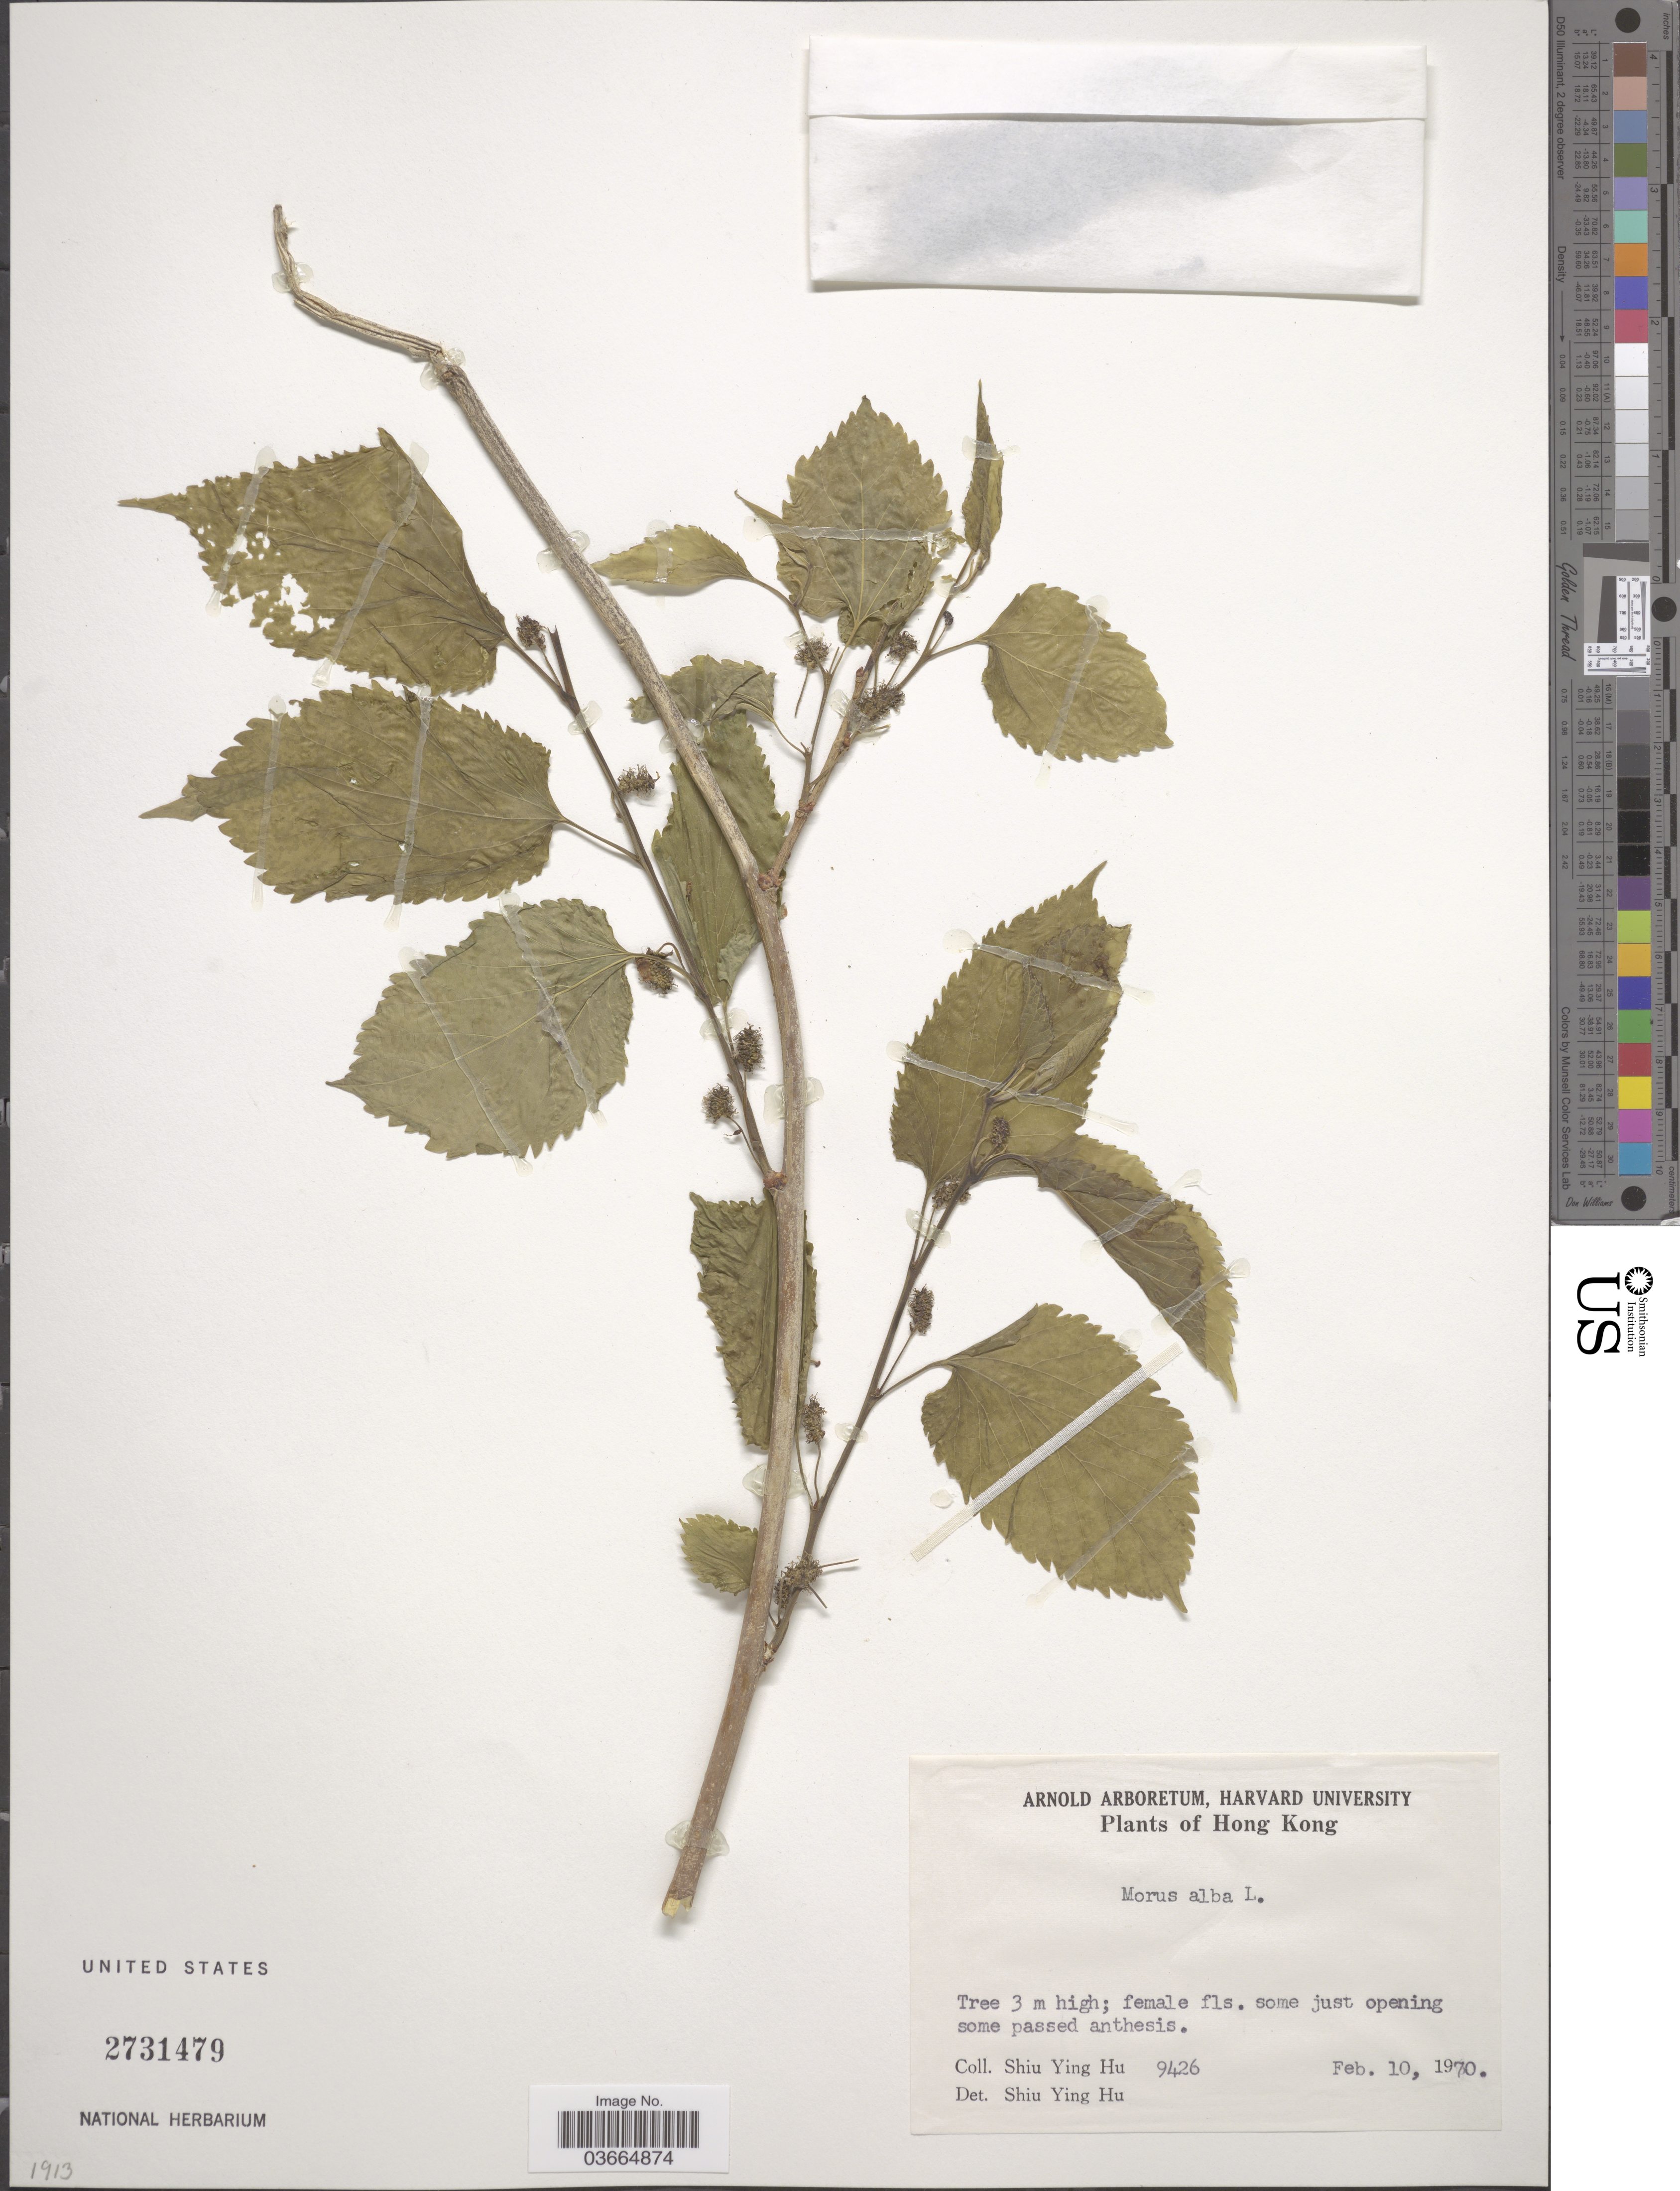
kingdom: Plantae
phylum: Tracheophyta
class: Magnoliopsida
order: Rosales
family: Moraceae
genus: Morus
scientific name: Morus alba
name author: L.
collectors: S. Y. Hu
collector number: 9426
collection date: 1970-02-10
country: China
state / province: Hong Kong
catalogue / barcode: US 2731479